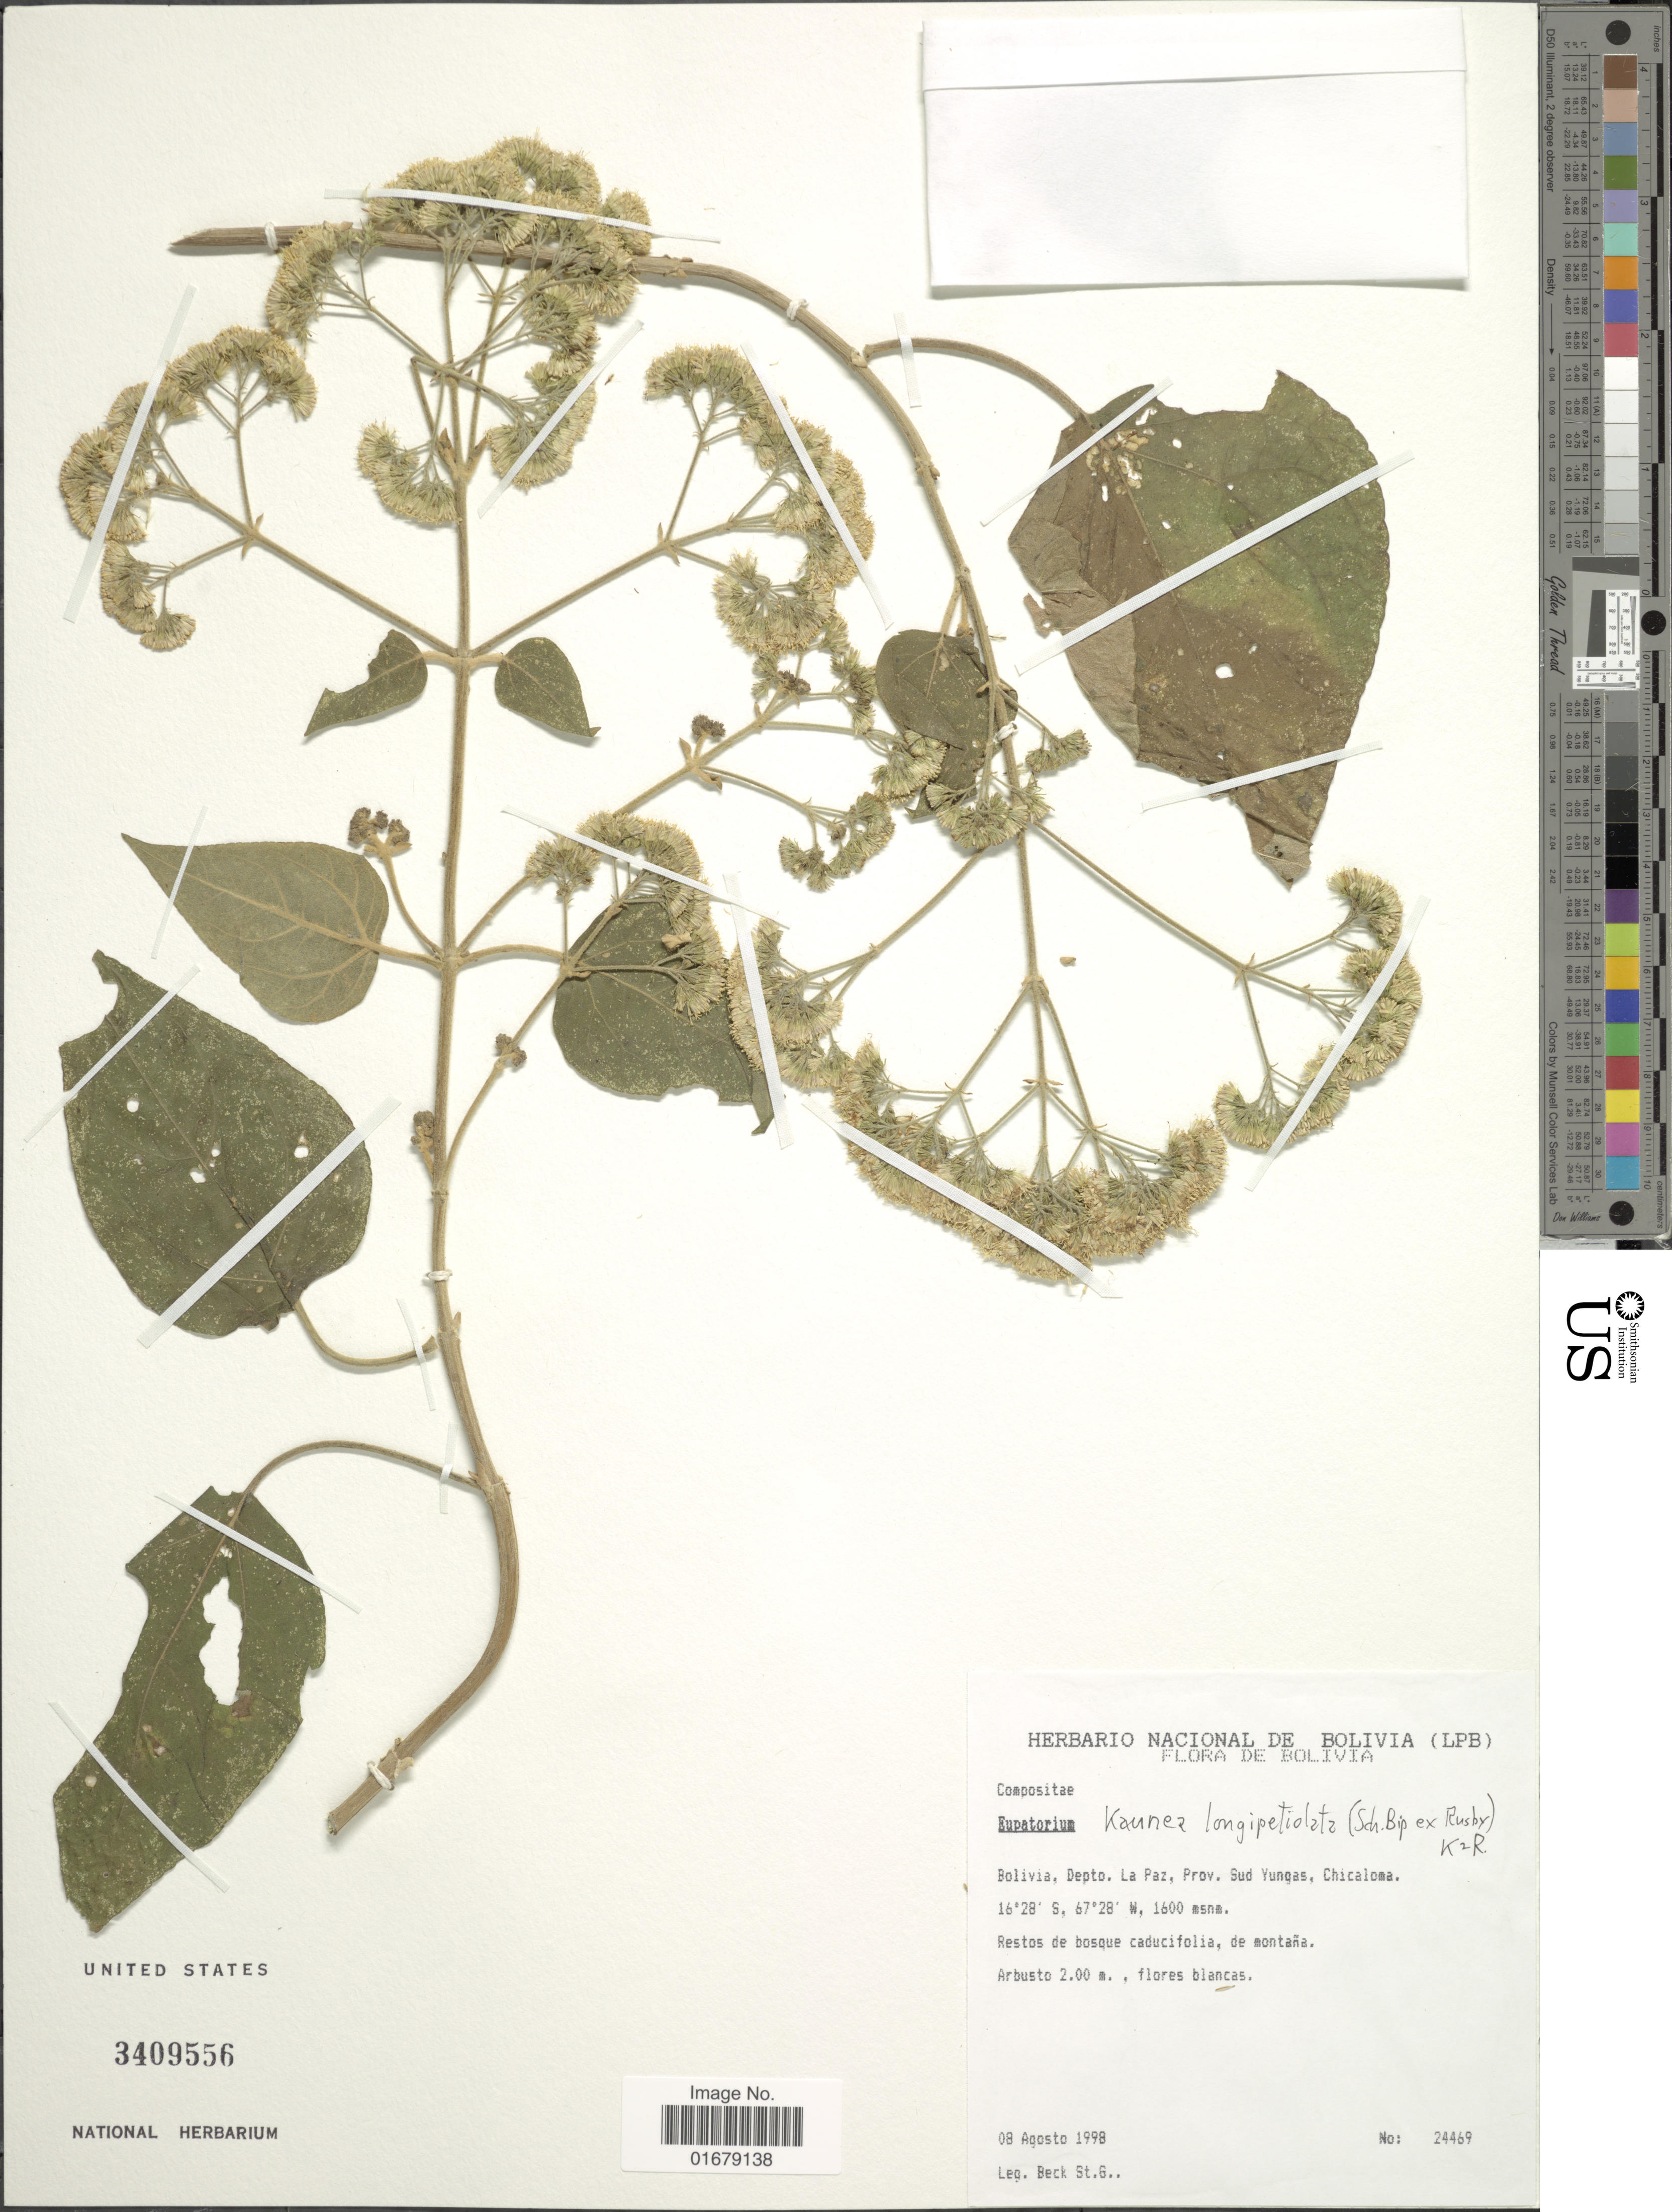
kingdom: Plantae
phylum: Tracheophyta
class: Magnoliopsida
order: Asterales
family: Asteraceae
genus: Kaunia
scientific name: Kaunia lasiophthalma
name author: (Hieron.) R.M. King & H. Rob.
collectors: S. G. Beck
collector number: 24469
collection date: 1998-08-08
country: Bolivia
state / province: La Paz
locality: Bolivia. Depto. La Paz, Prov. Sud Yungas, Chicaloma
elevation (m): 1600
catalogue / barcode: US 3409556